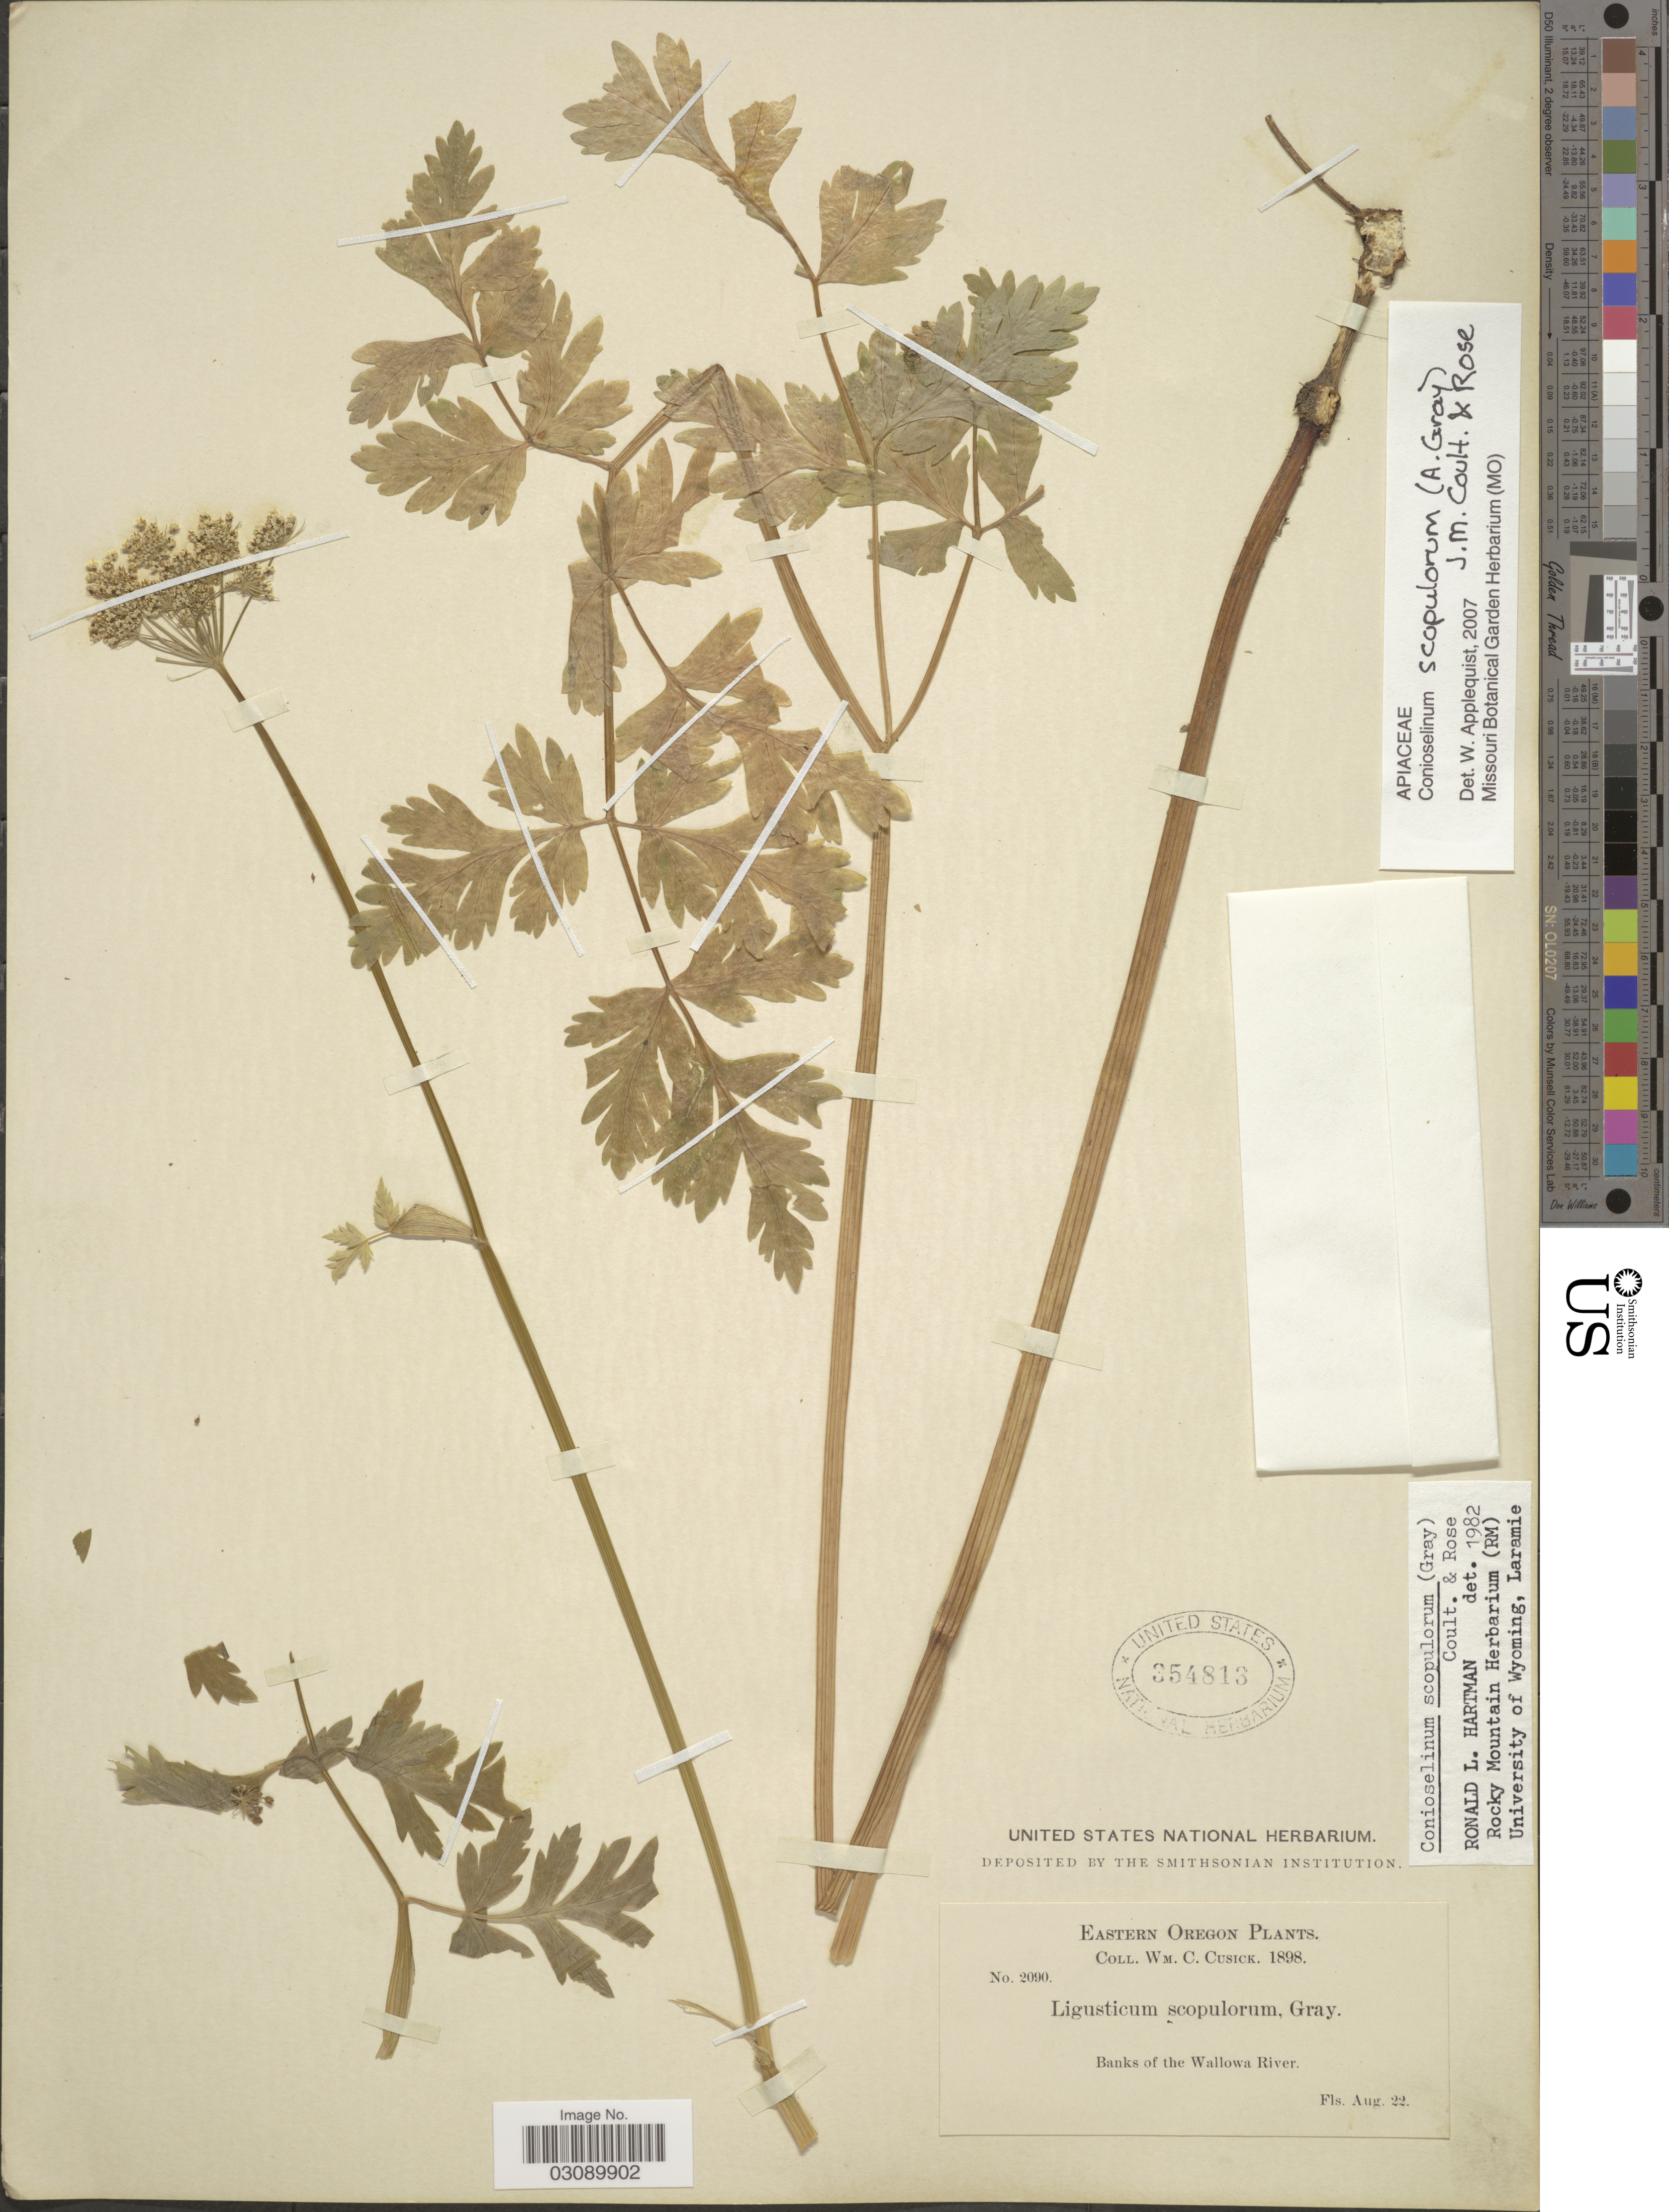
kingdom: Plantae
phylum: Tracheophyta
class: Magnoliopsida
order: Apiales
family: Apiaceae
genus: Conioselinum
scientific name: Conioselinum scopulorum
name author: (A. Gray) J.M. Coult. & Rose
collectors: W. C. Cusick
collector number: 2090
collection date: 1898-08-22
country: United States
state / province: Oregon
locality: Eastern Oregon. Banks of the Wallowa River.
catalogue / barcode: US 354813